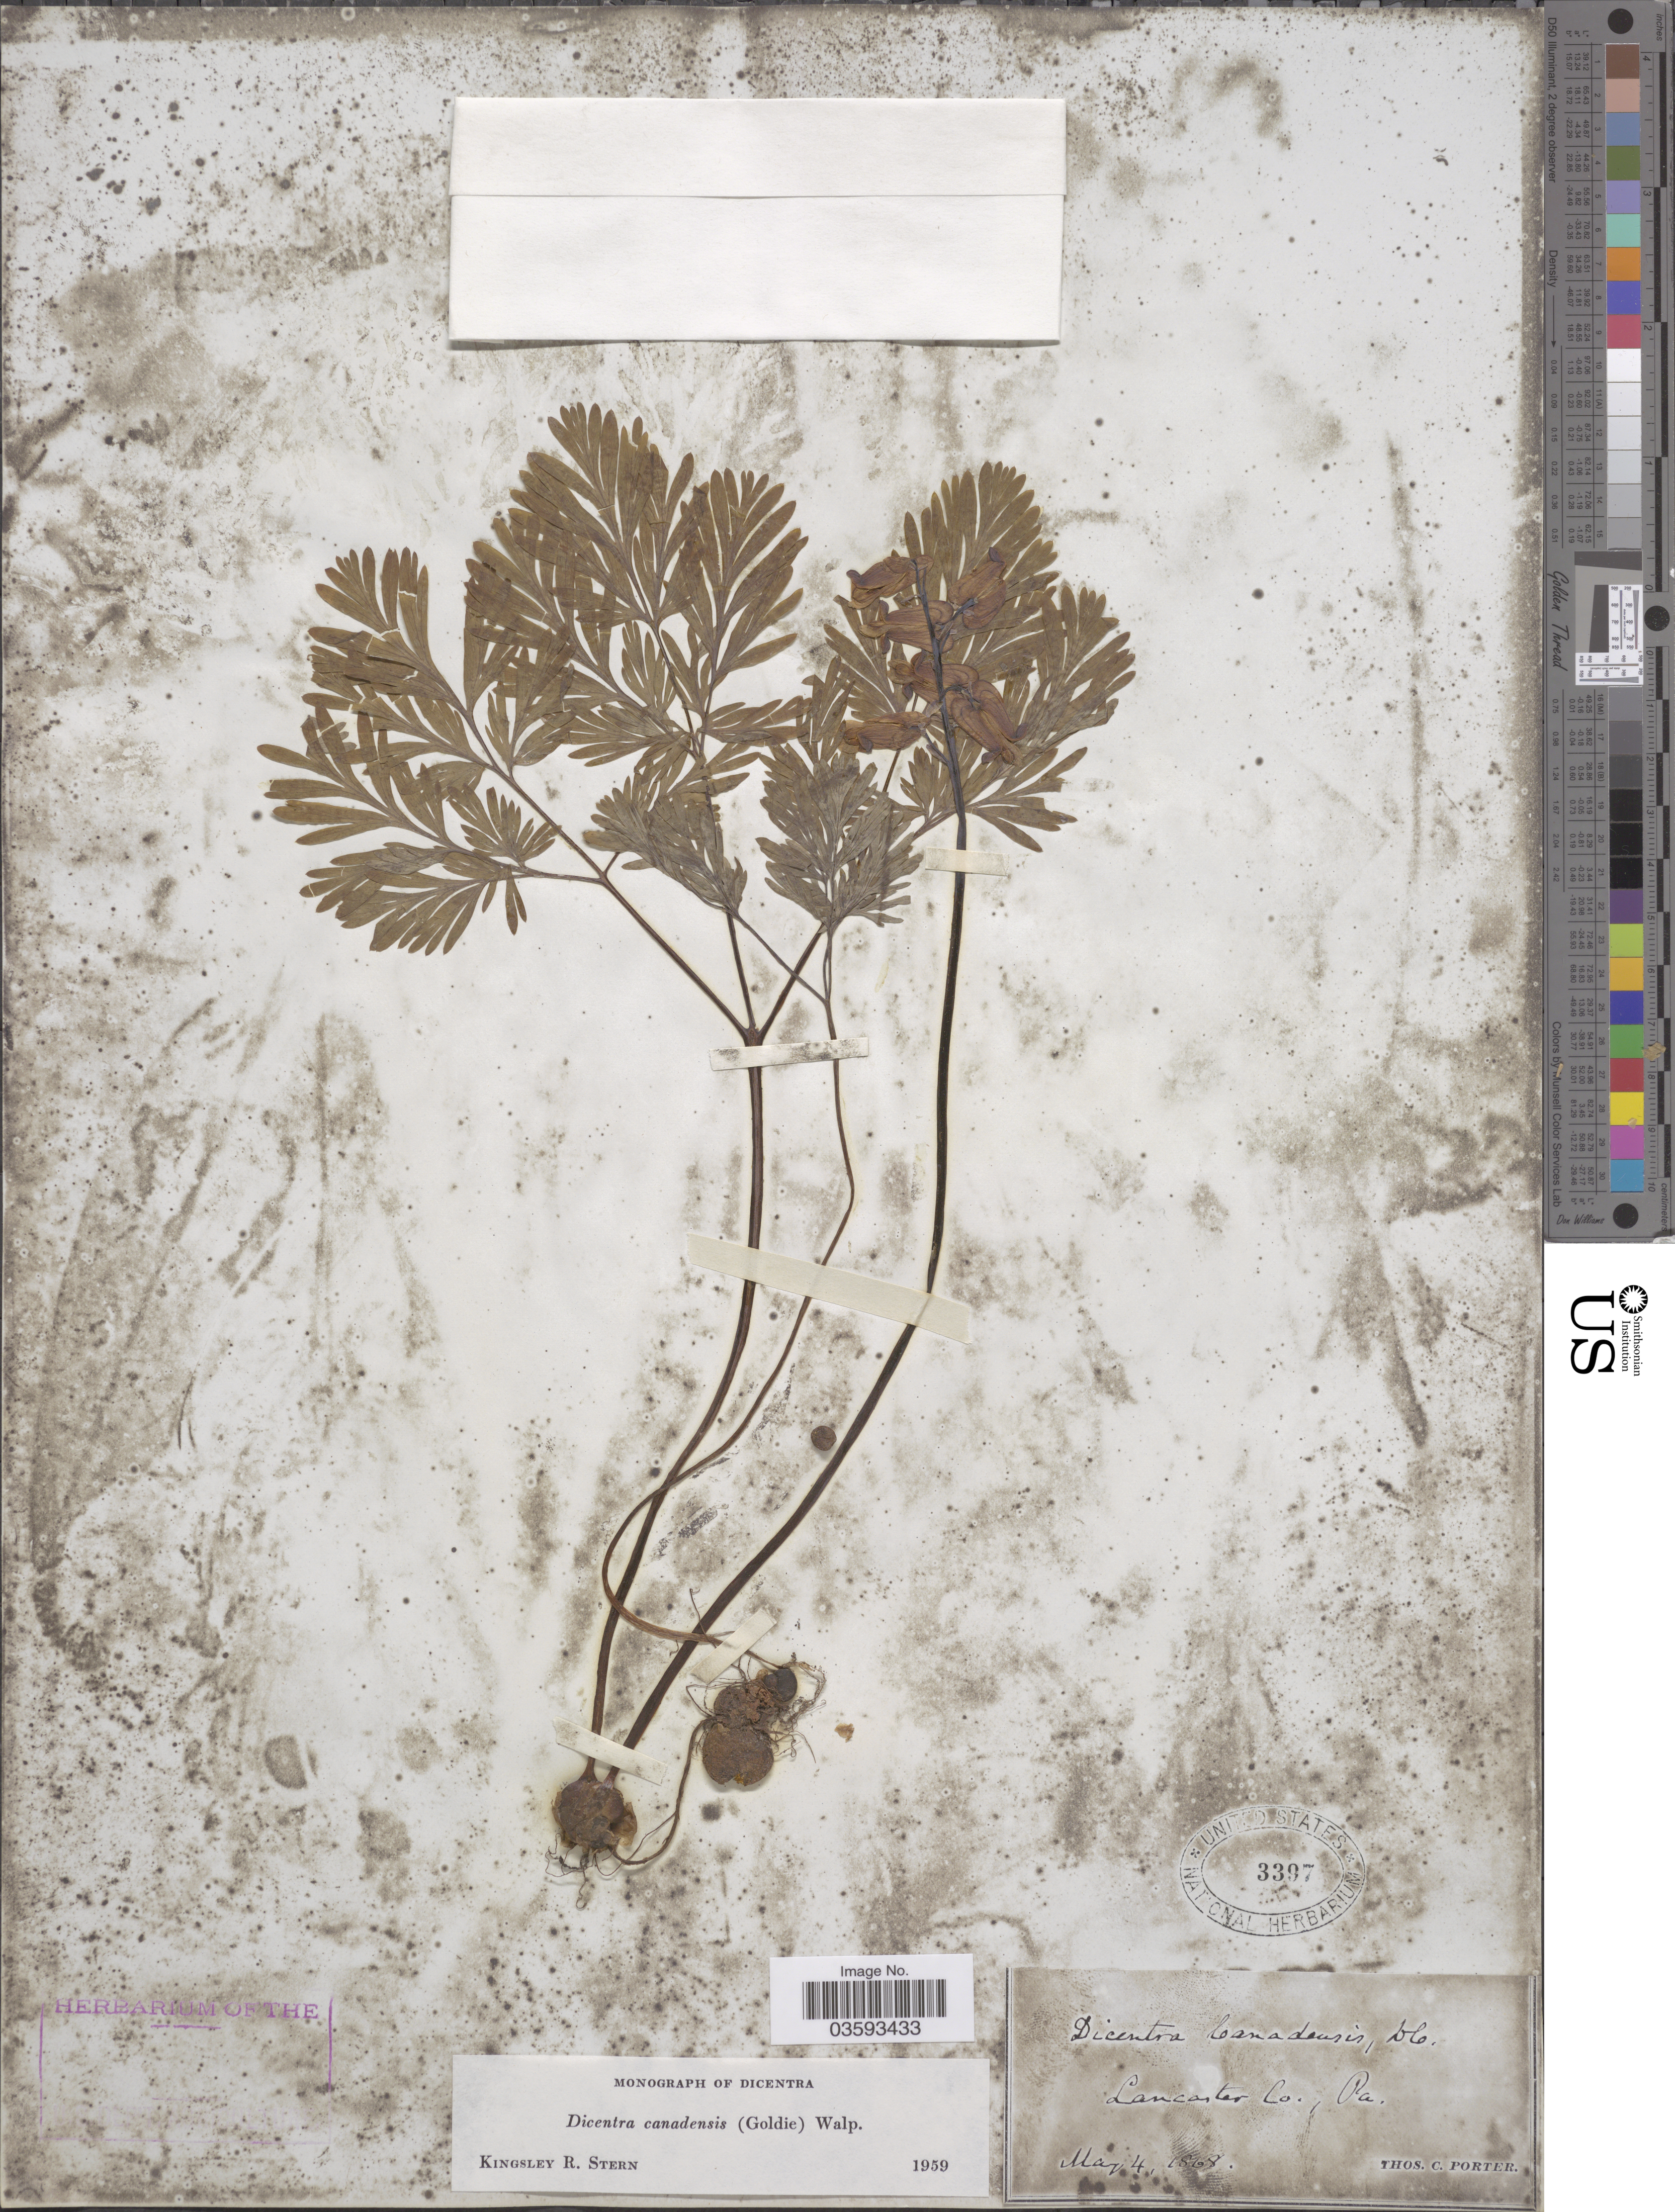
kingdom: Plantae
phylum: Tracheophyta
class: Magnoliopsida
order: Ranunculales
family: Papaveraceae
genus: Dicentra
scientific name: Dicentra canadensis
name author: (Goldie) Walp.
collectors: T. Porter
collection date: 1868-05-04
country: United States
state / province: Pennsylvania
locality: Lancaster Co.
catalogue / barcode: US 3397